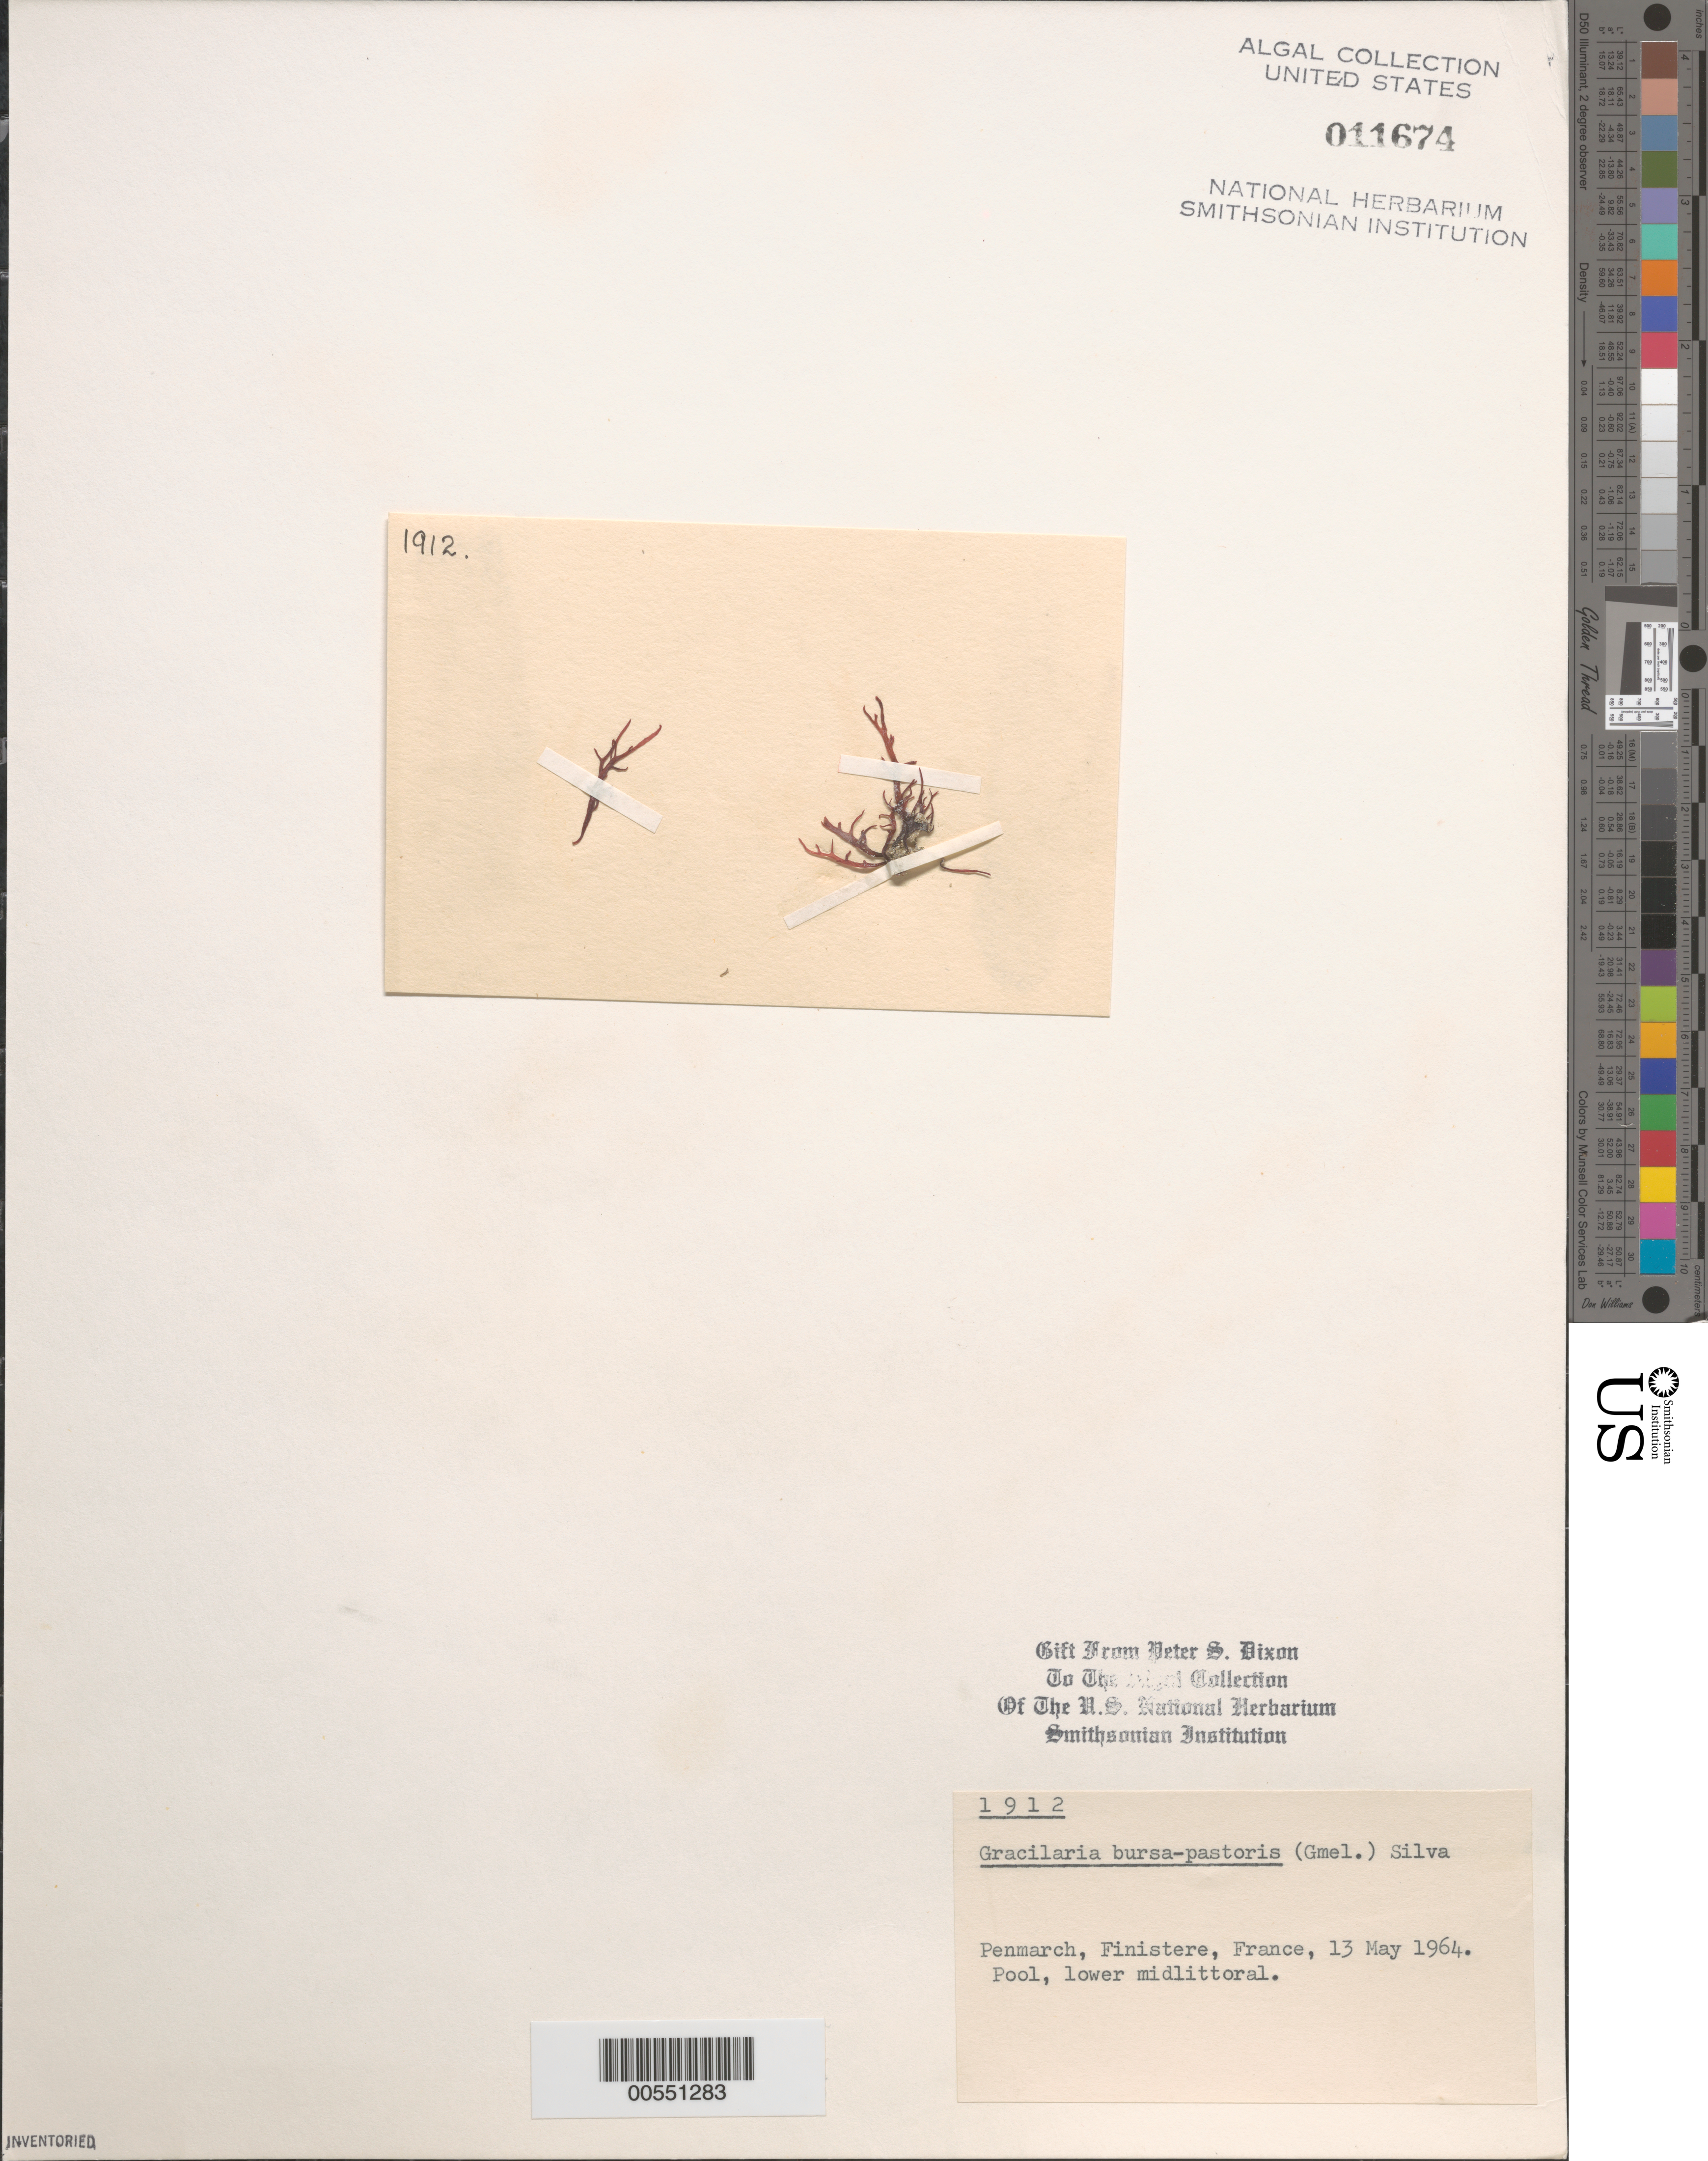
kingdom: Plantae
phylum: Rhodophyta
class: Florideophyceae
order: Gracilariales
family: Gracilariaceae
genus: Gracilaria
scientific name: Gracilaria bursa-pastoris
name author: (S.G. Gmel.) P.C. Silva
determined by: Dixon, P. S.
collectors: P. S. Dixon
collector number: PSD 1912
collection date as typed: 13 May 1964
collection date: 1964-05-13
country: France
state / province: Bretagne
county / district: Finistère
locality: Penmarch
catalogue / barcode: US 11674